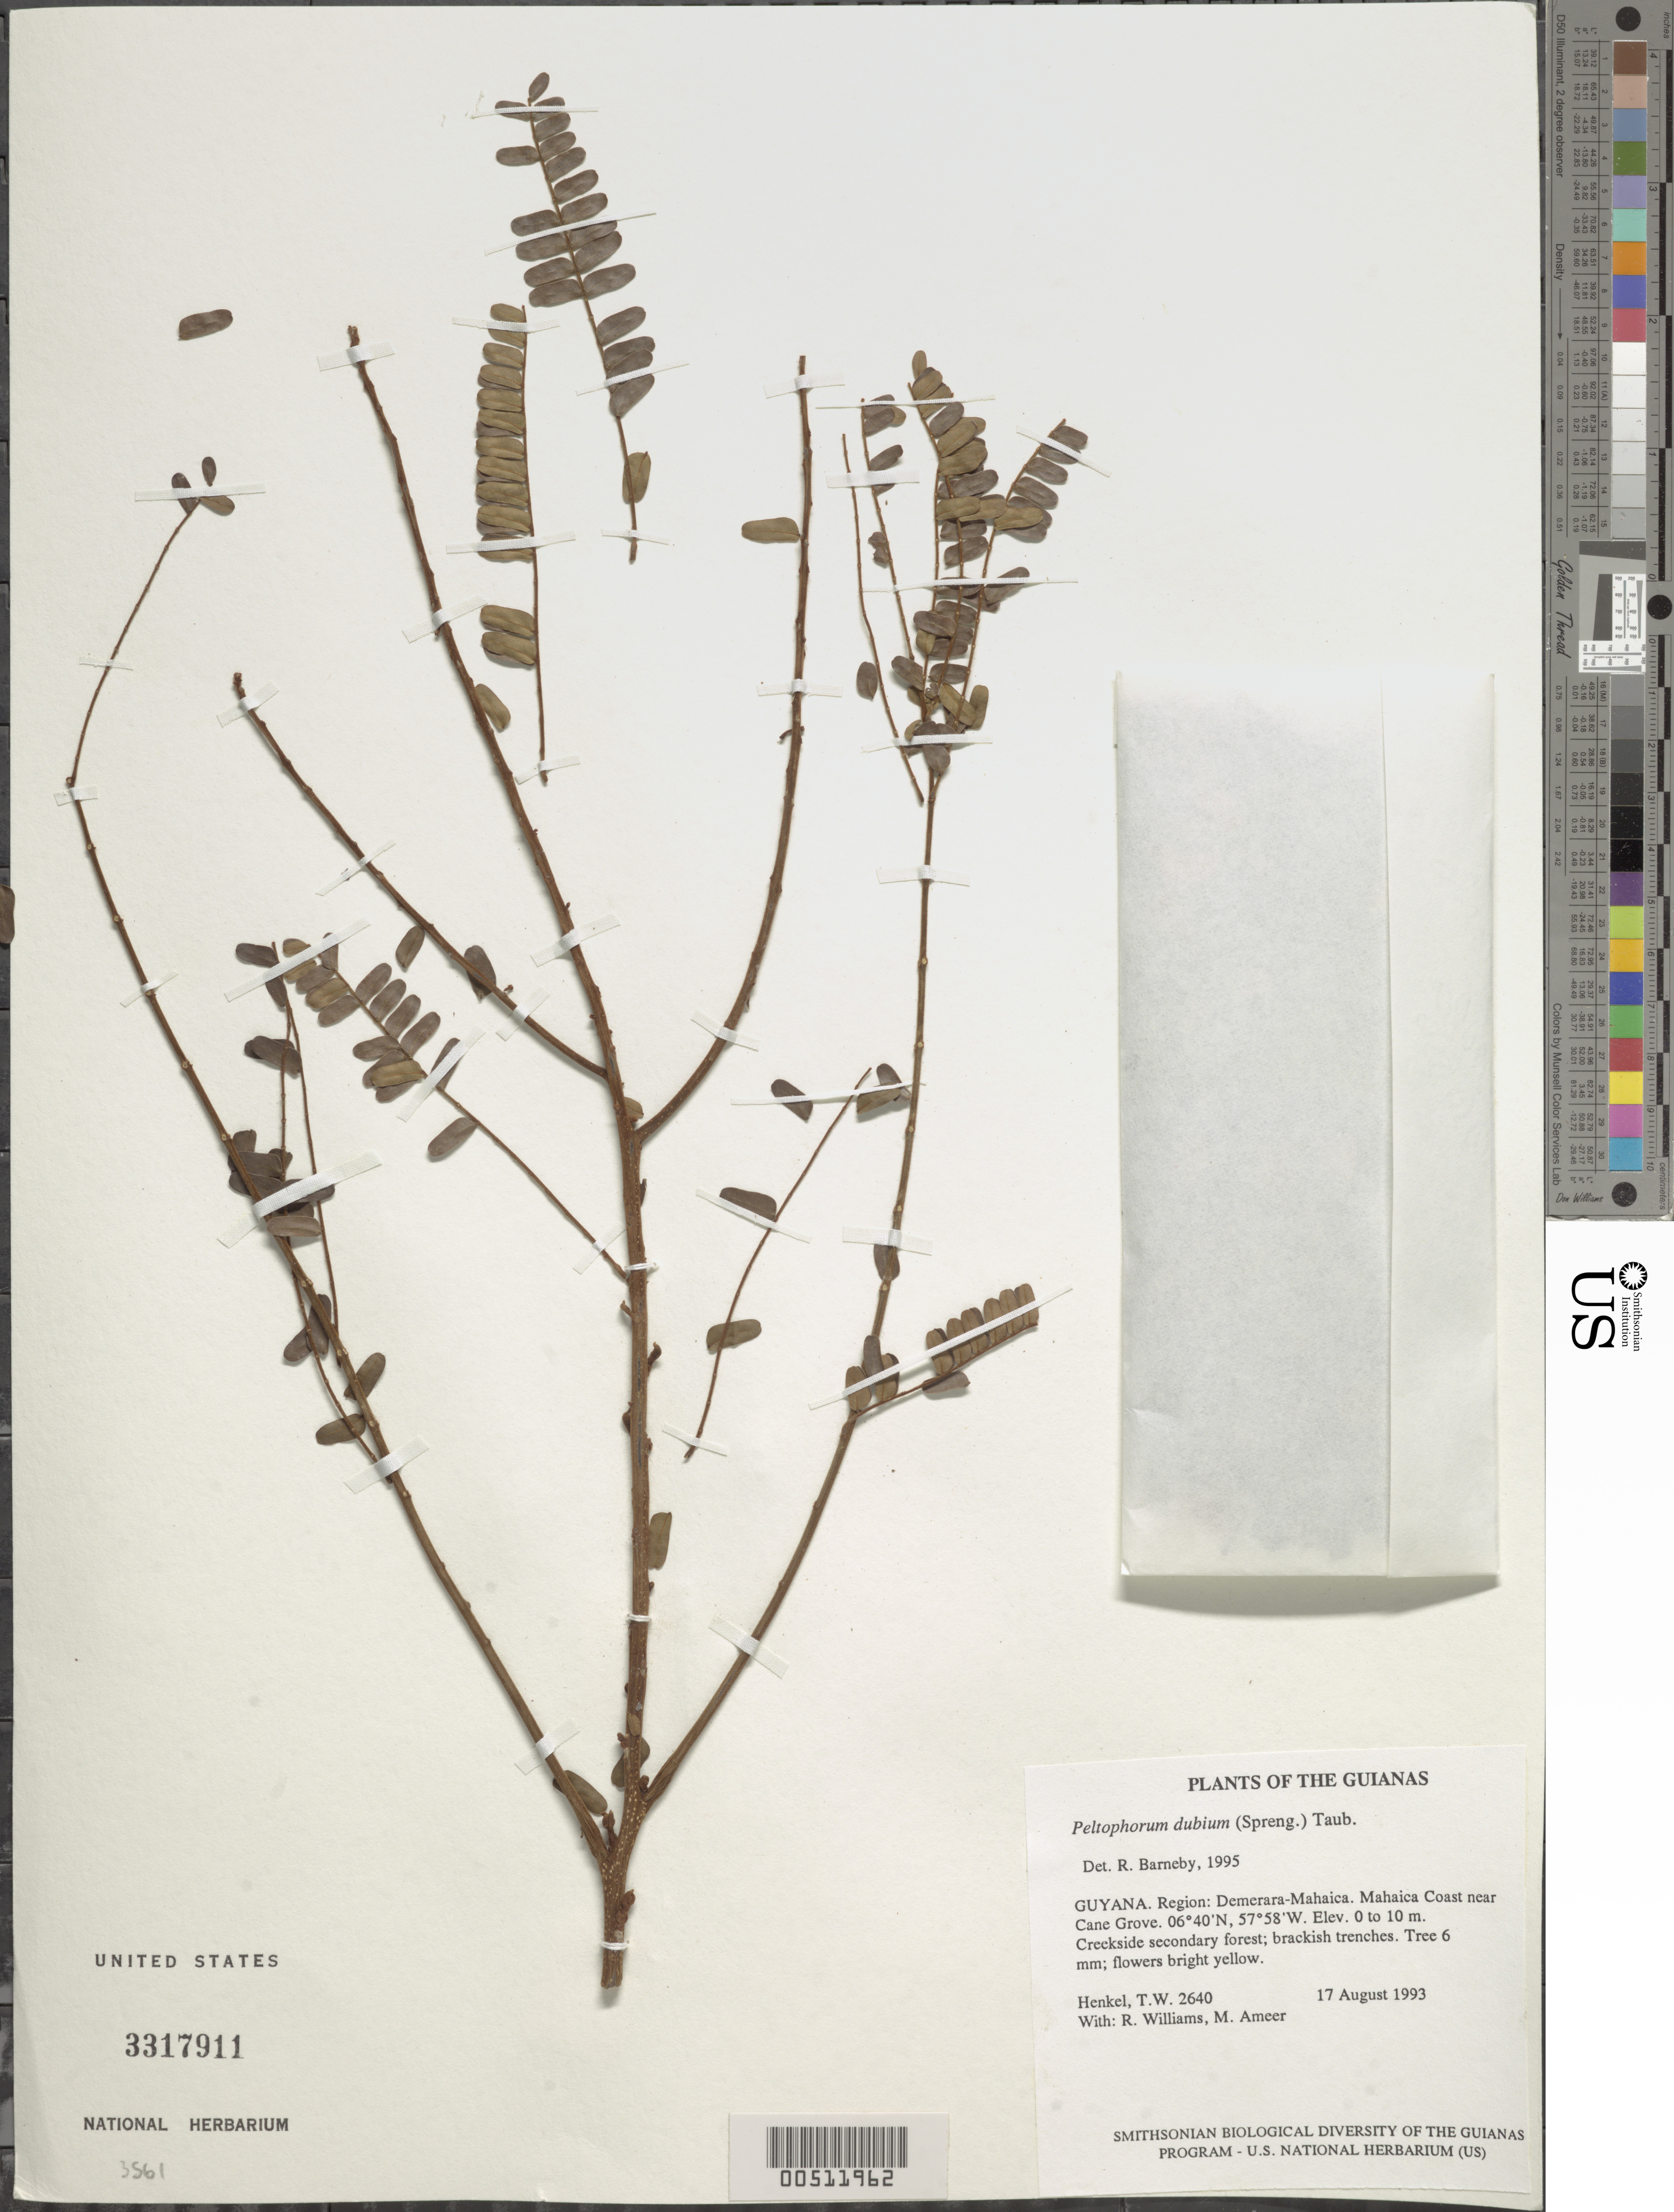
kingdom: Plantae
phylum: Tracheophyta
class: Magnoliopsida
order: Fabales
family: Fabaceae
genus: Peltophorum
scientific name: Peltophorum dubium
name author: (Spreng.) Taub.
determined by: Barneby, Rupert C., (NY)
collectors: T. Henkel, R. Williams & M. Ameer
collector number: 2640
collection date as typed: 17 August 1993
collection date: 1993-08-17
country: Guyana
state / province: Demerara-Mahaica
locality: Mahaica Coast near Cane Grove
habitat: Creekside secondary forest; brackish trenches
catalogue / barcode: US 3317911